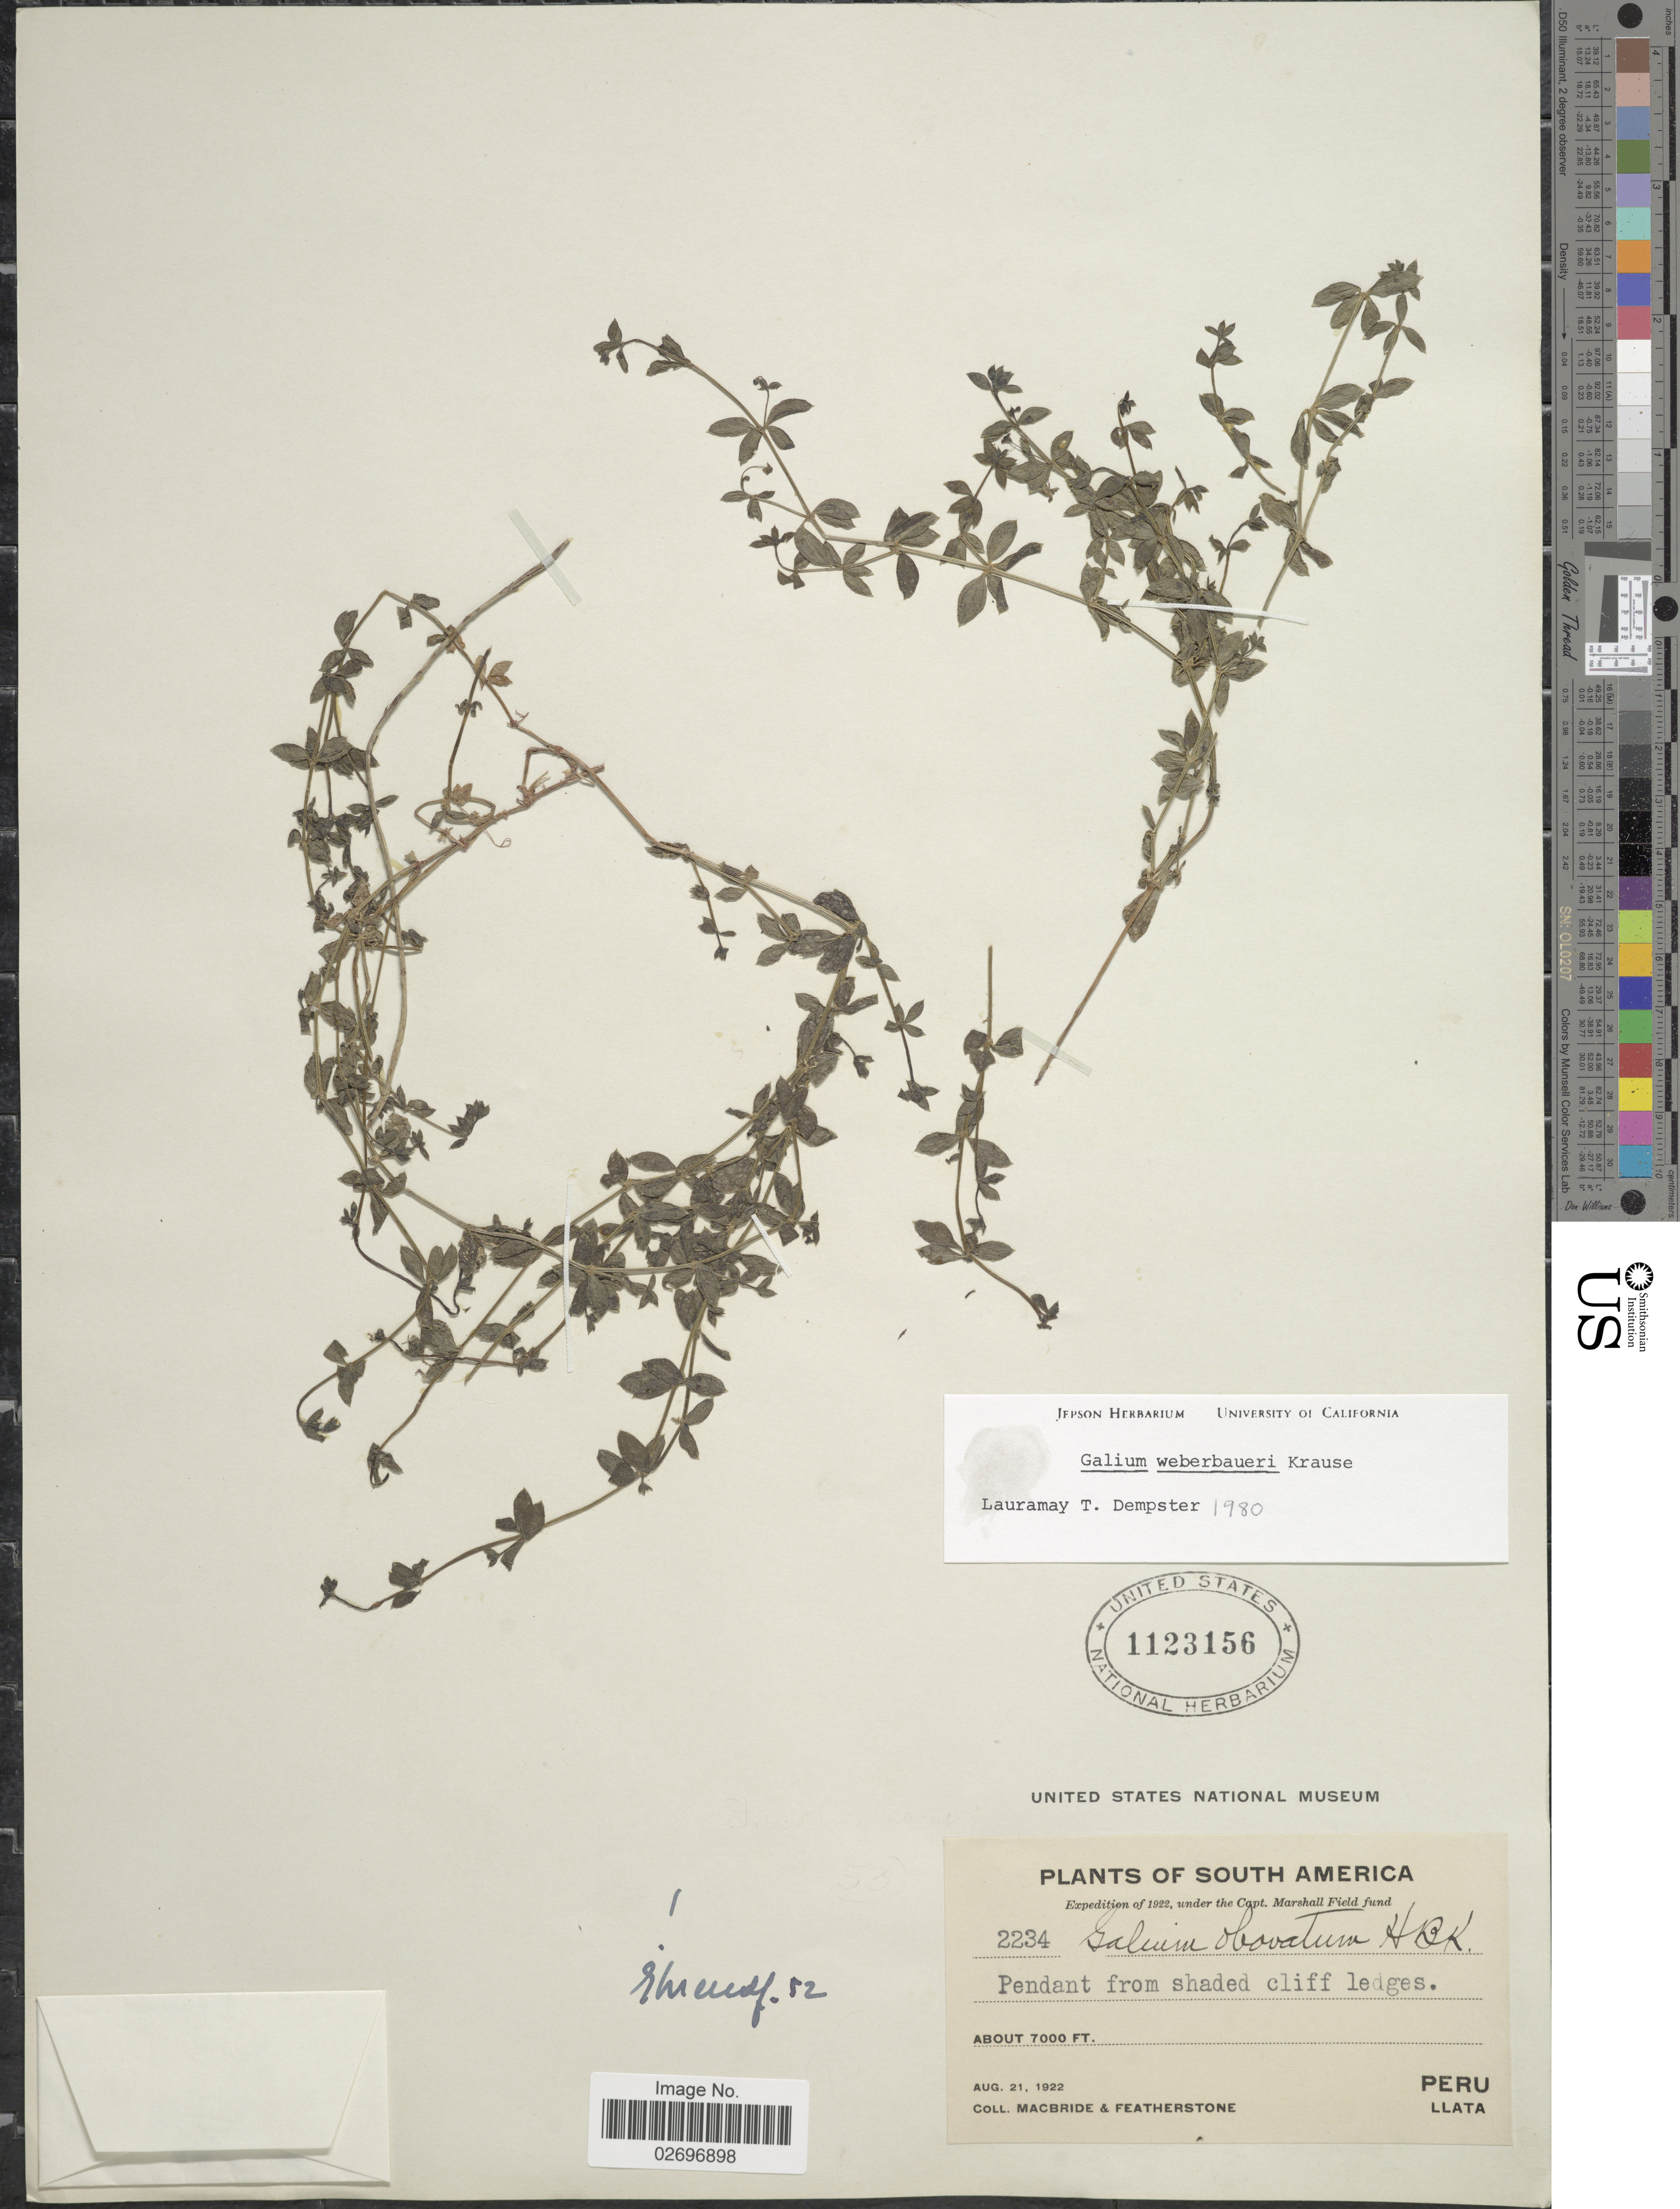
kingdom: Plantae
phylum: Tracheophyta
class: Magnoliopsida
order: Gentianales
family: Rubiaceae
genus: Galium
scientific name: Galium weberbaueri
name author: K. Krause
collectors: Macbride, -- & -. Featherstone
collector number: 2234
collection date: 1922-08-21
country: Peru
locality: Pendant from shaded cliff ledges, Llata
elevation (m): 2134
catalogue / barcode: US 1123156